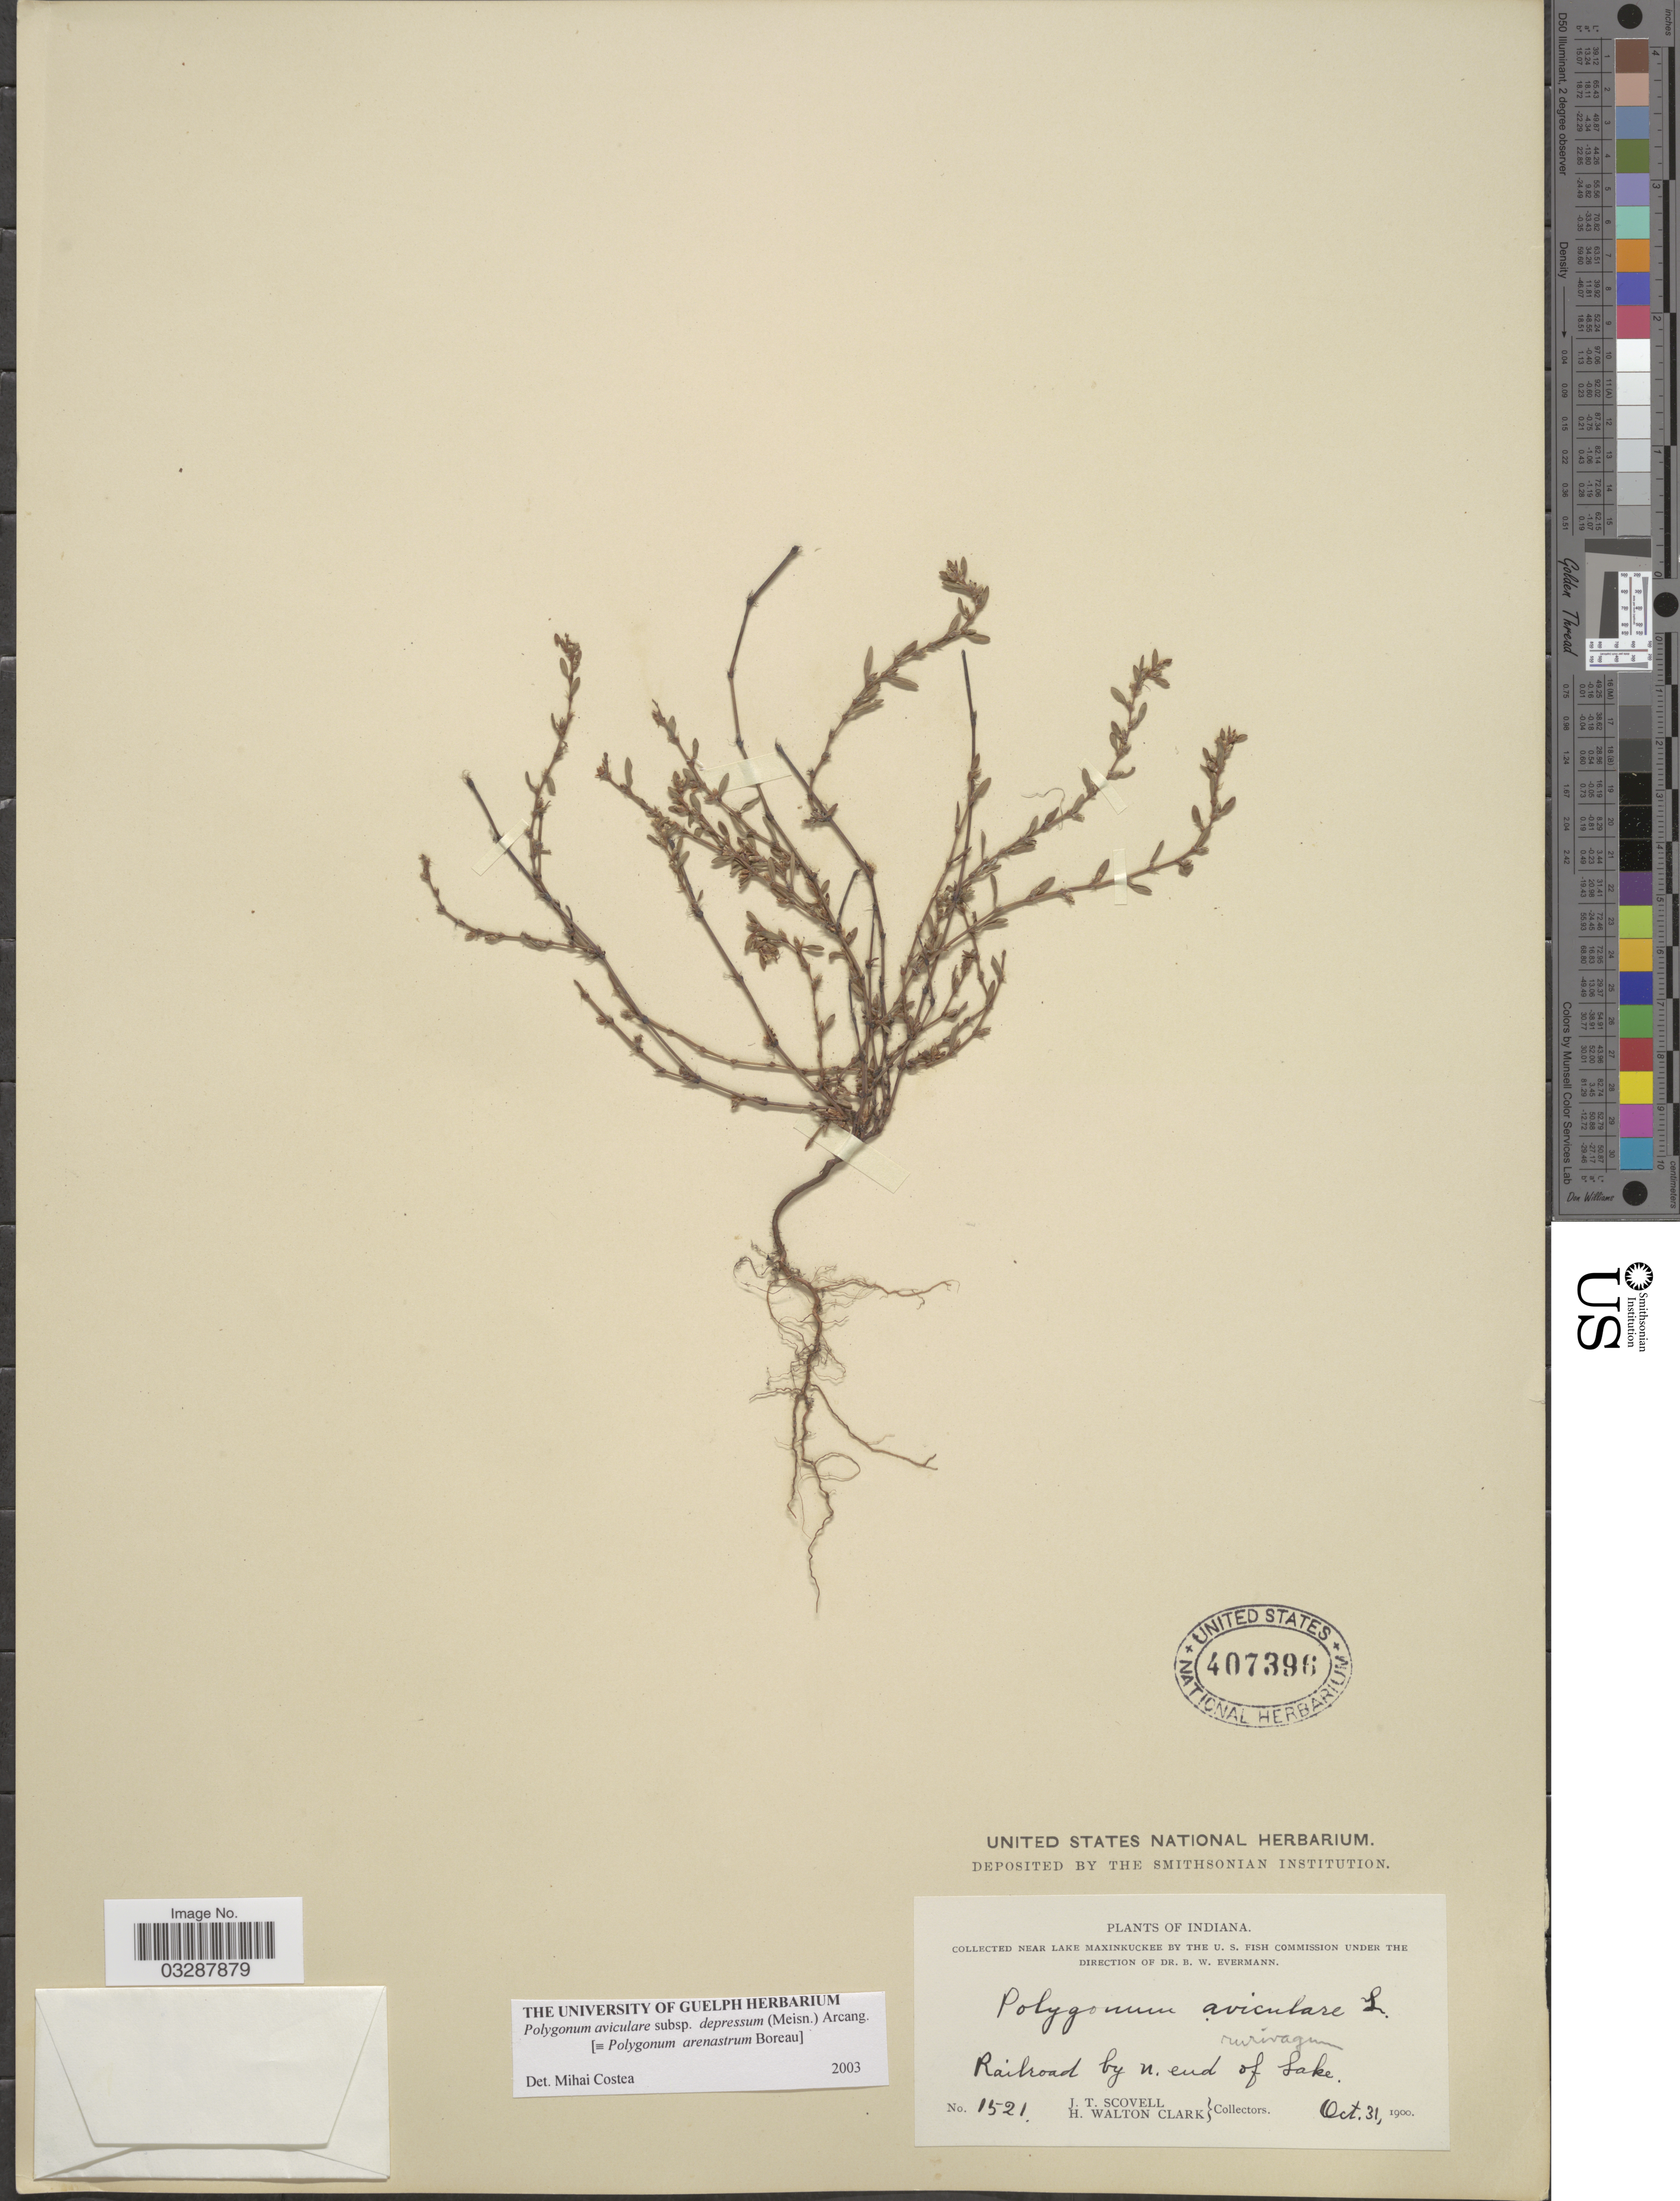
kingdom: Plantae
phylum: Tracheophyta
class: Magnoliopsida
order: Caryophyllales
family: Polygonaceae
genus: Polygonum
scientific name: Polygonum aviculare subsp. depressum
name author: (Meisn.) Arcang.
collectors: J. T. Scovell & H. W. Clark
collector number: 1521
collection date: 1900-10-31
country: United States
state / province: Indiana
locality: Near Lake Maxinkuckee, Railroad by n. end of Lake.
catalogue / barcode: US 407396